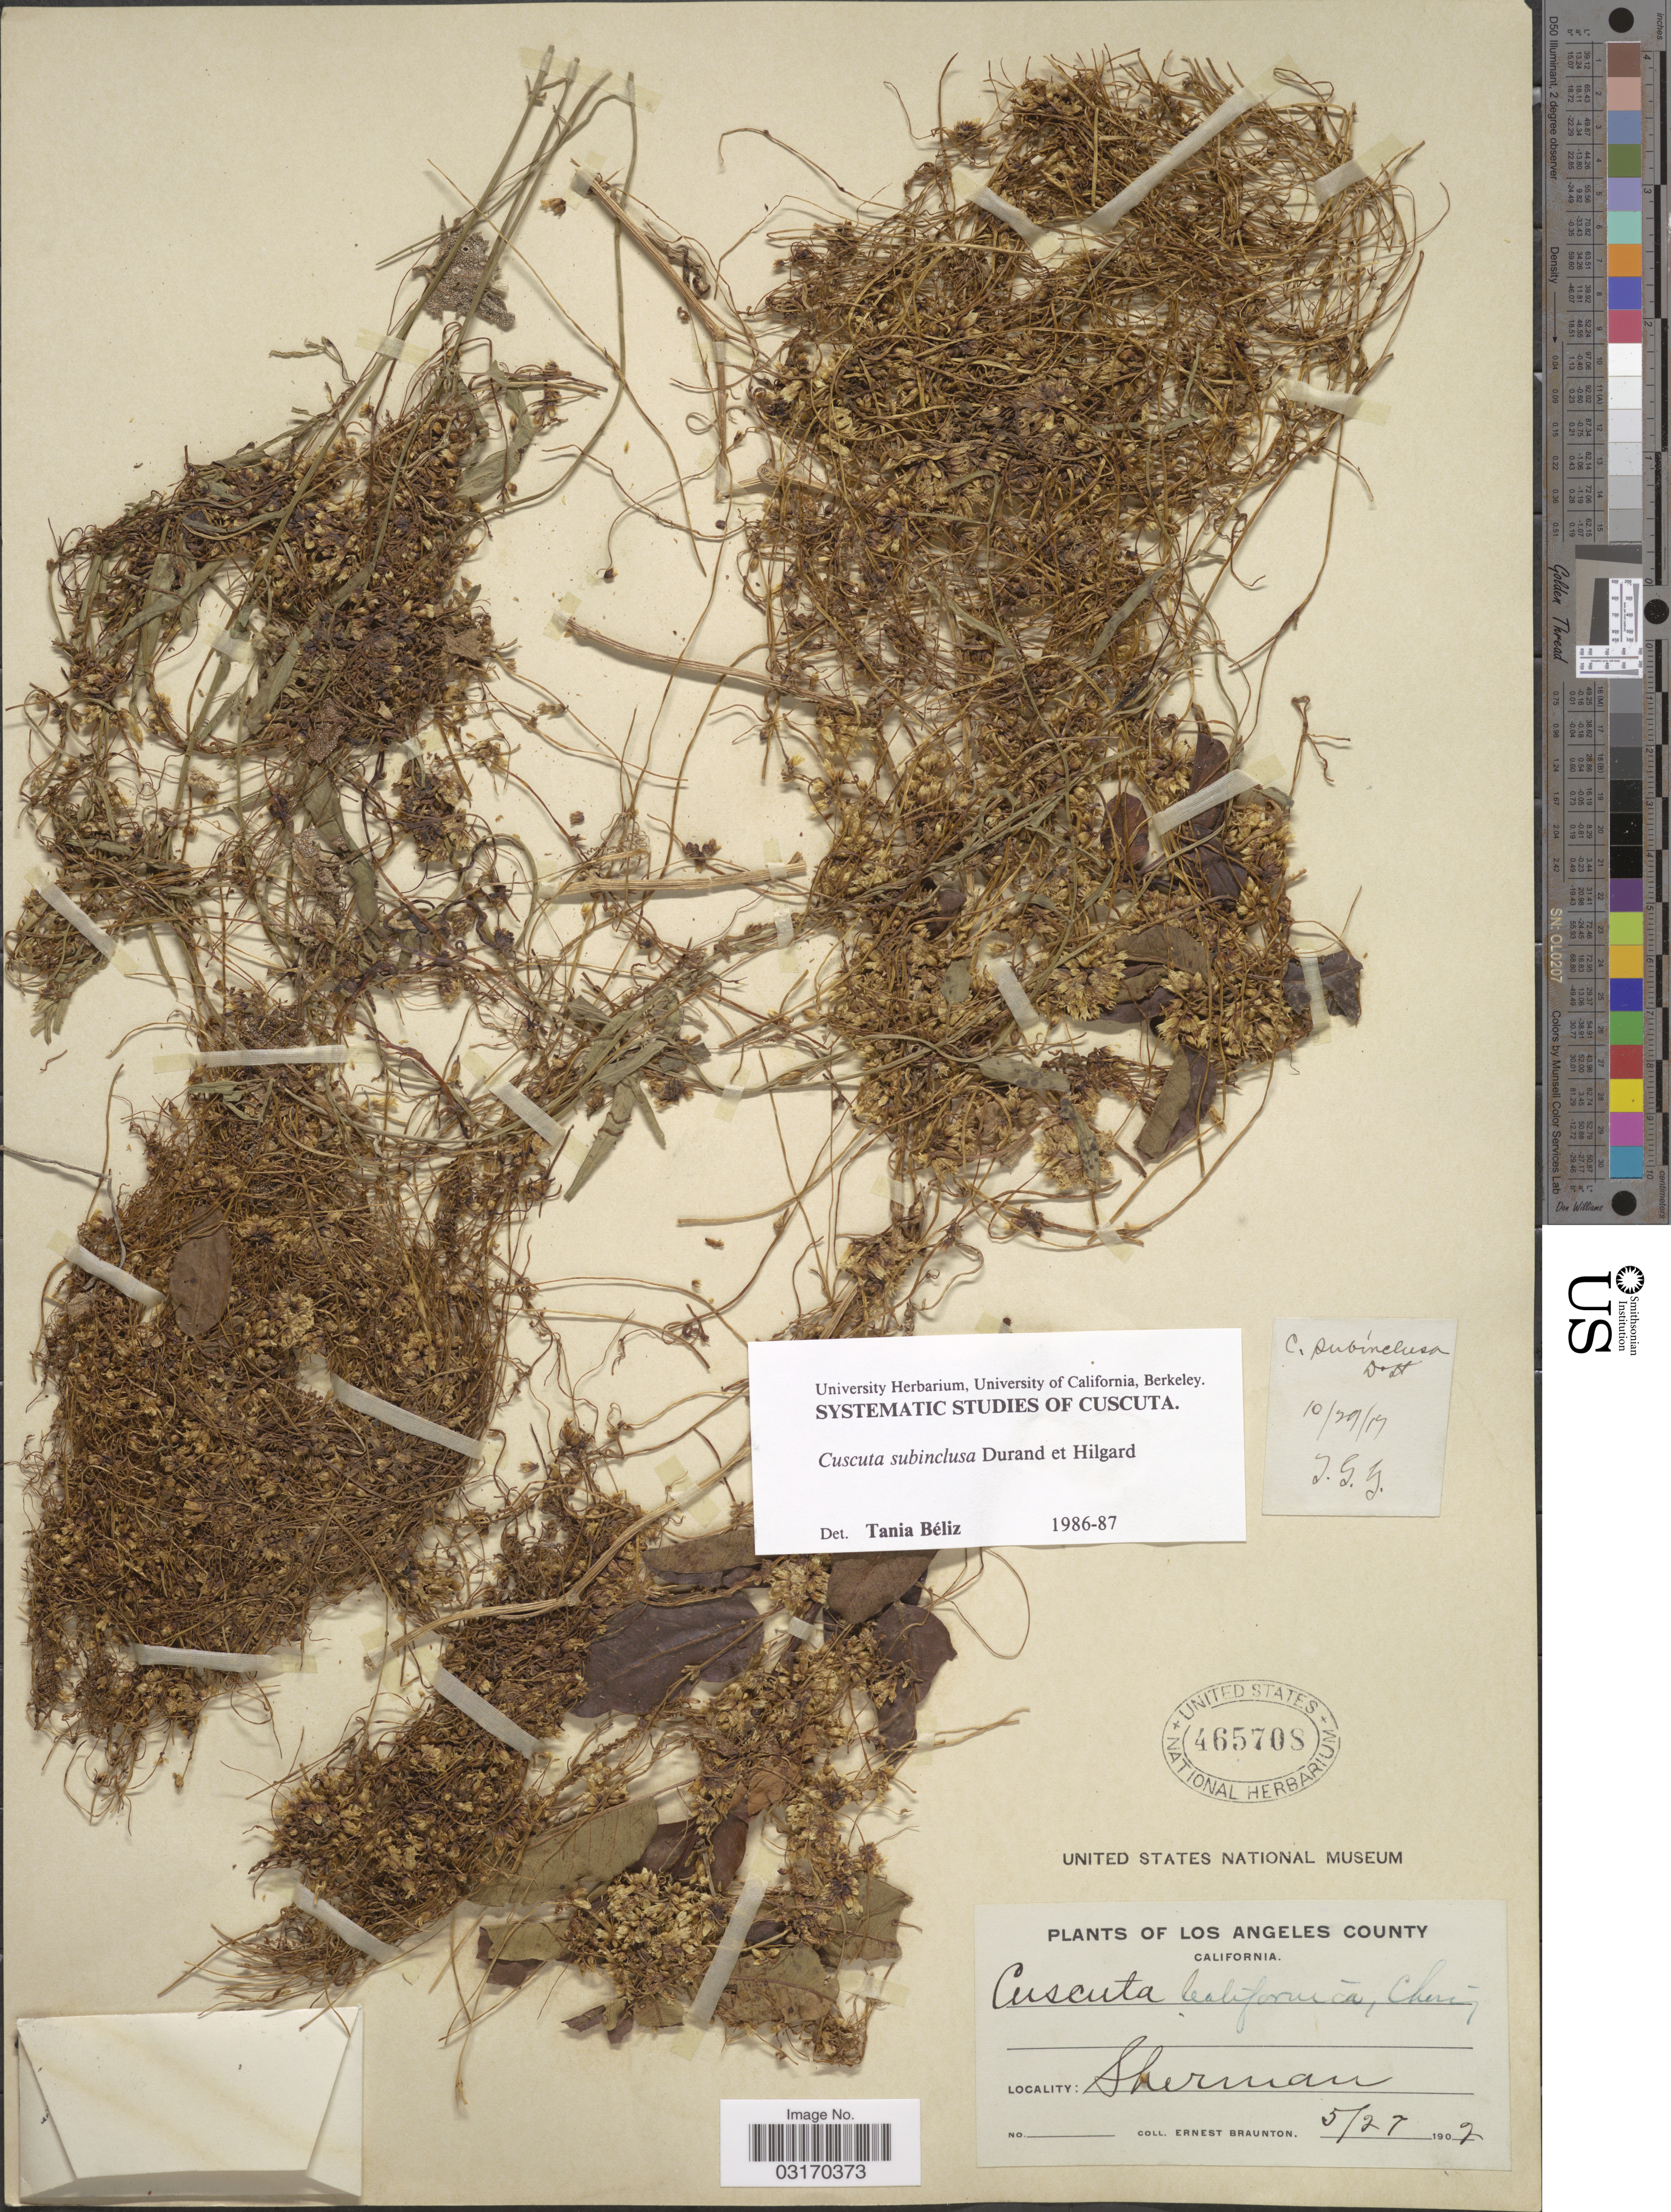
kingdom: Plantae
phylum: Tracheophyta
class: Magnoliopsida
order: Solanales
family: Convolvulaceae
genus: Cuscuta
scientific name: Cuscuta subinclusa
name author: Durand & Hilg.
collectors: E. Braunton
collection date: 1902-05-27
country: United States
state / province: California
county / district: Los Angeles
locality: Los Angeles County. Sherman.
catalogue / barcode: US 465708